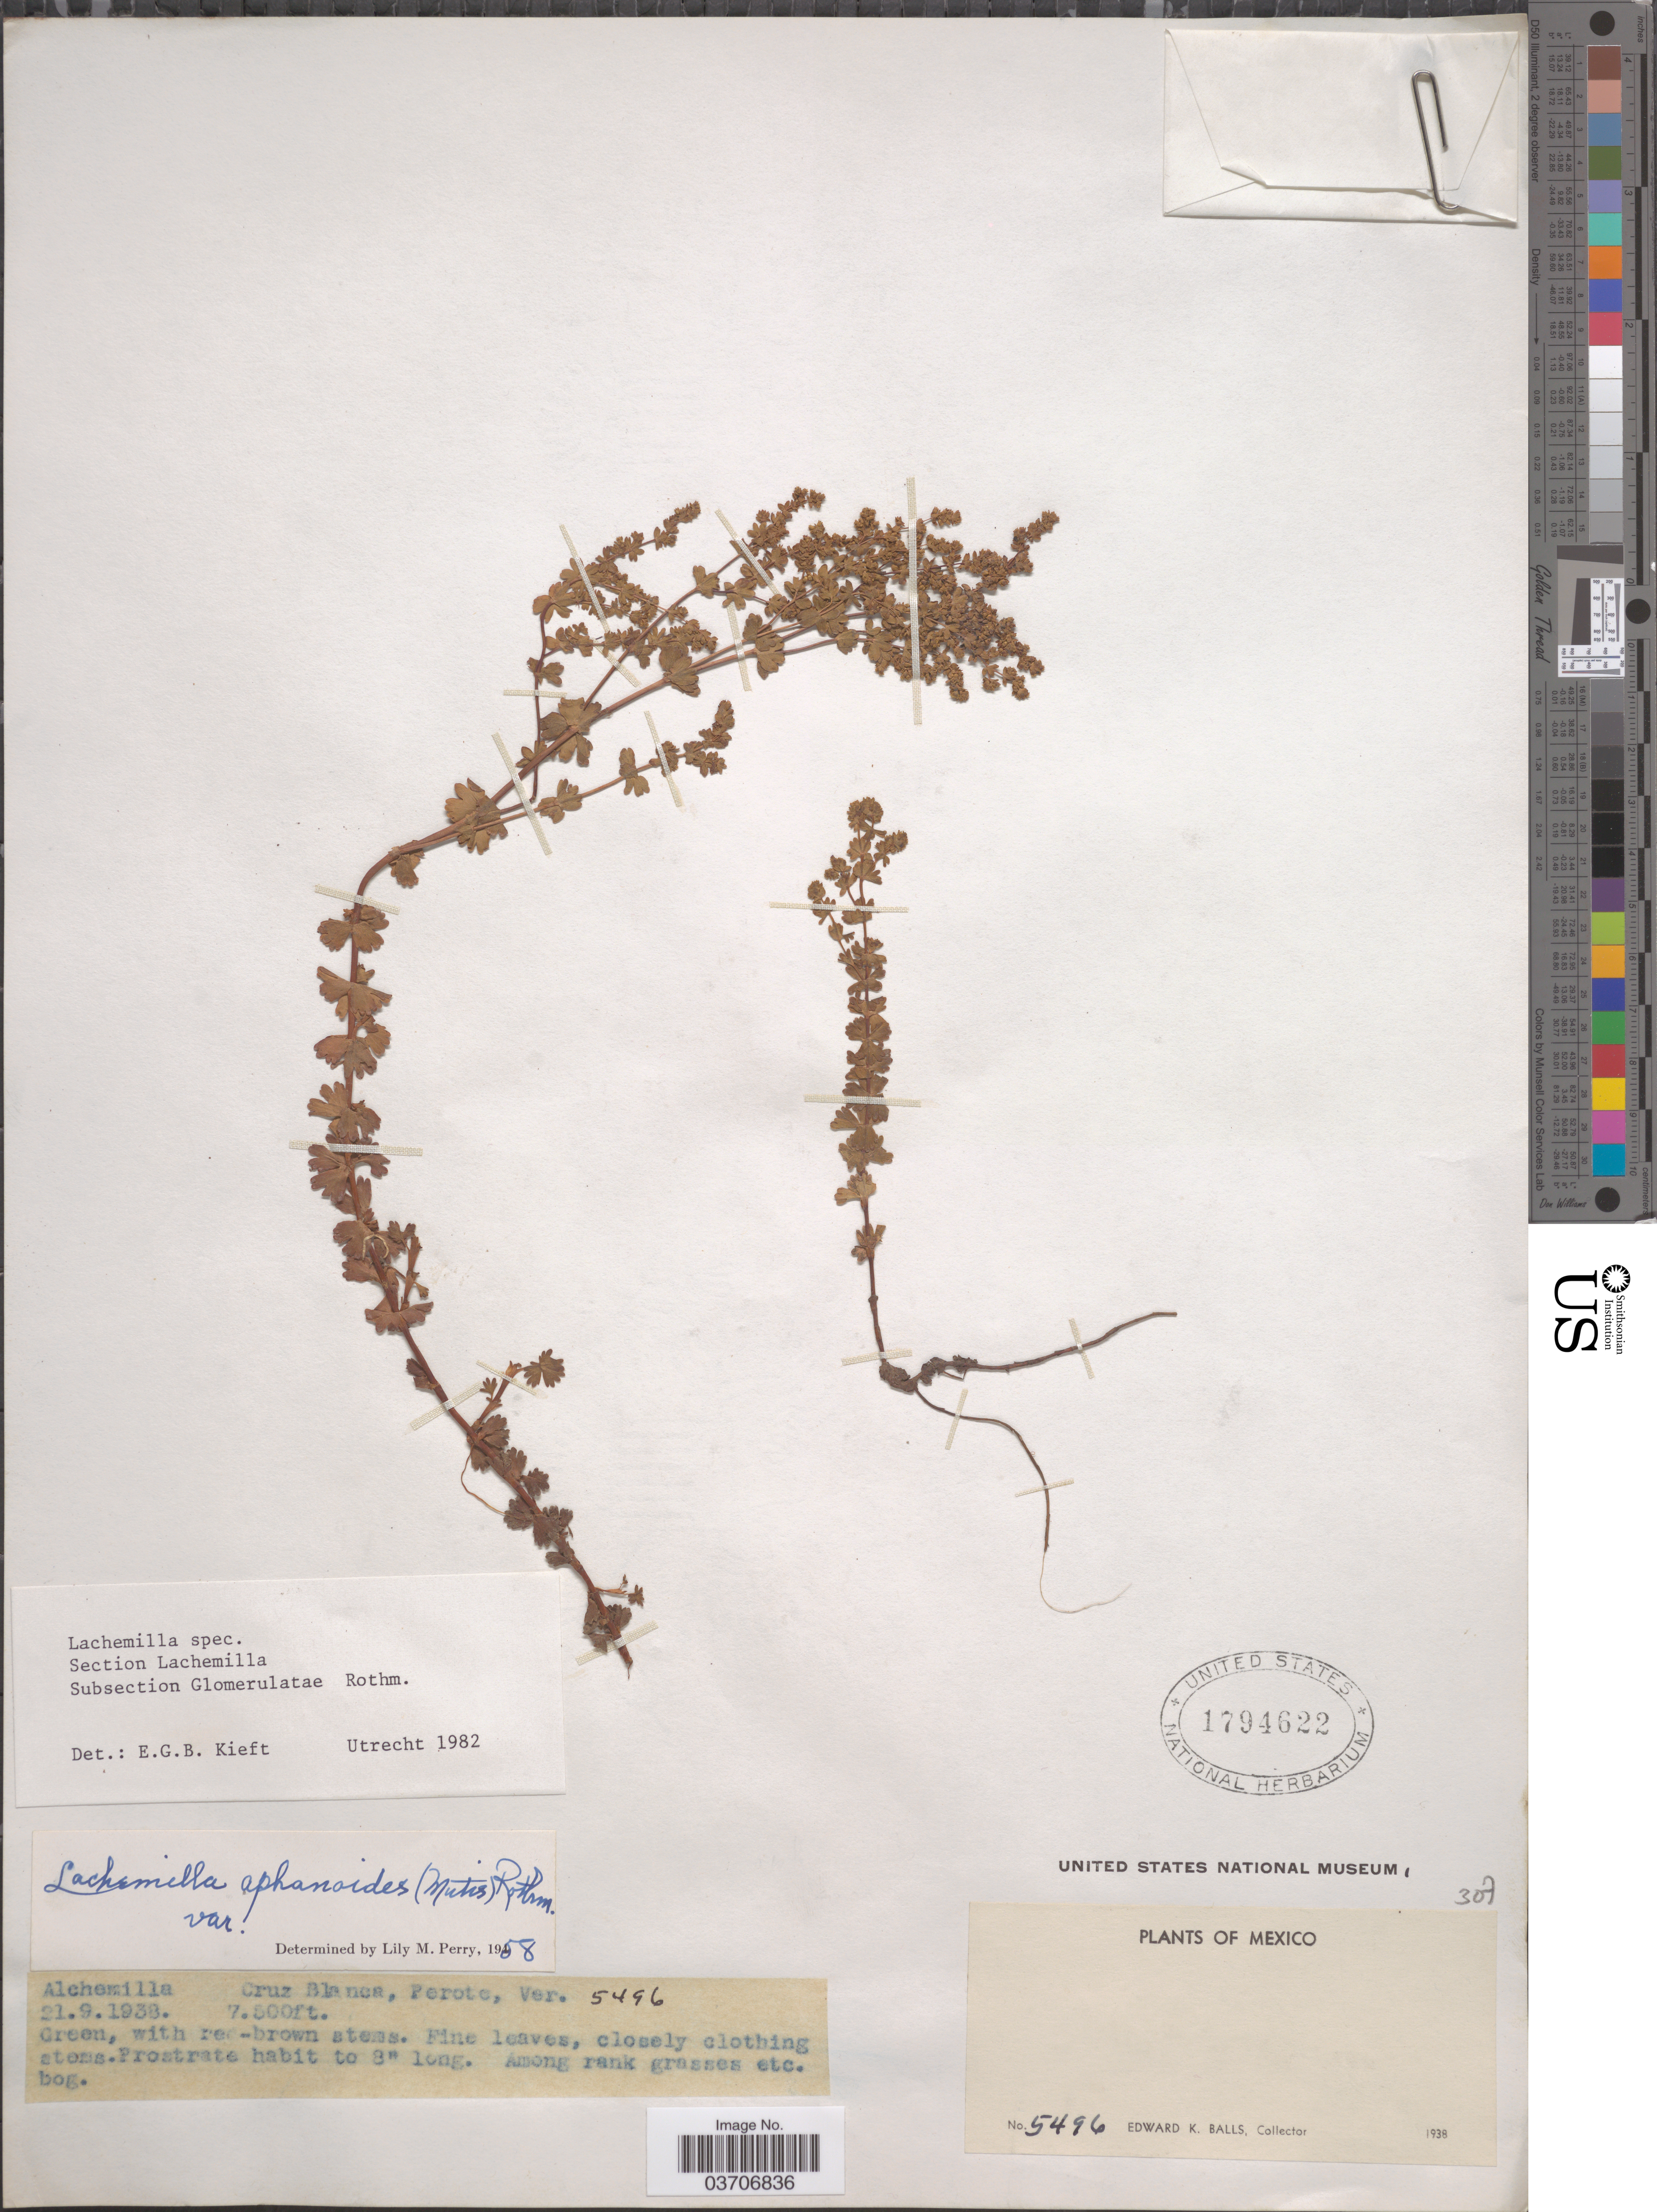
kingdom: Plantae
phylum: Tracheophyta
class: Magnoliopsida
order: Rosales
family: Rosaceae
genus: Lachemilla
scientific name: Lachemilla sp.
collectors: E. K. Balls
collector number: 5496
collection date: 1938-09-21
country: Mexico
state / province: Veracruz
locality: Cruz Blanca,Perote, Ver.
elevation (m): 2377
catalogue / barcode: US 1794622